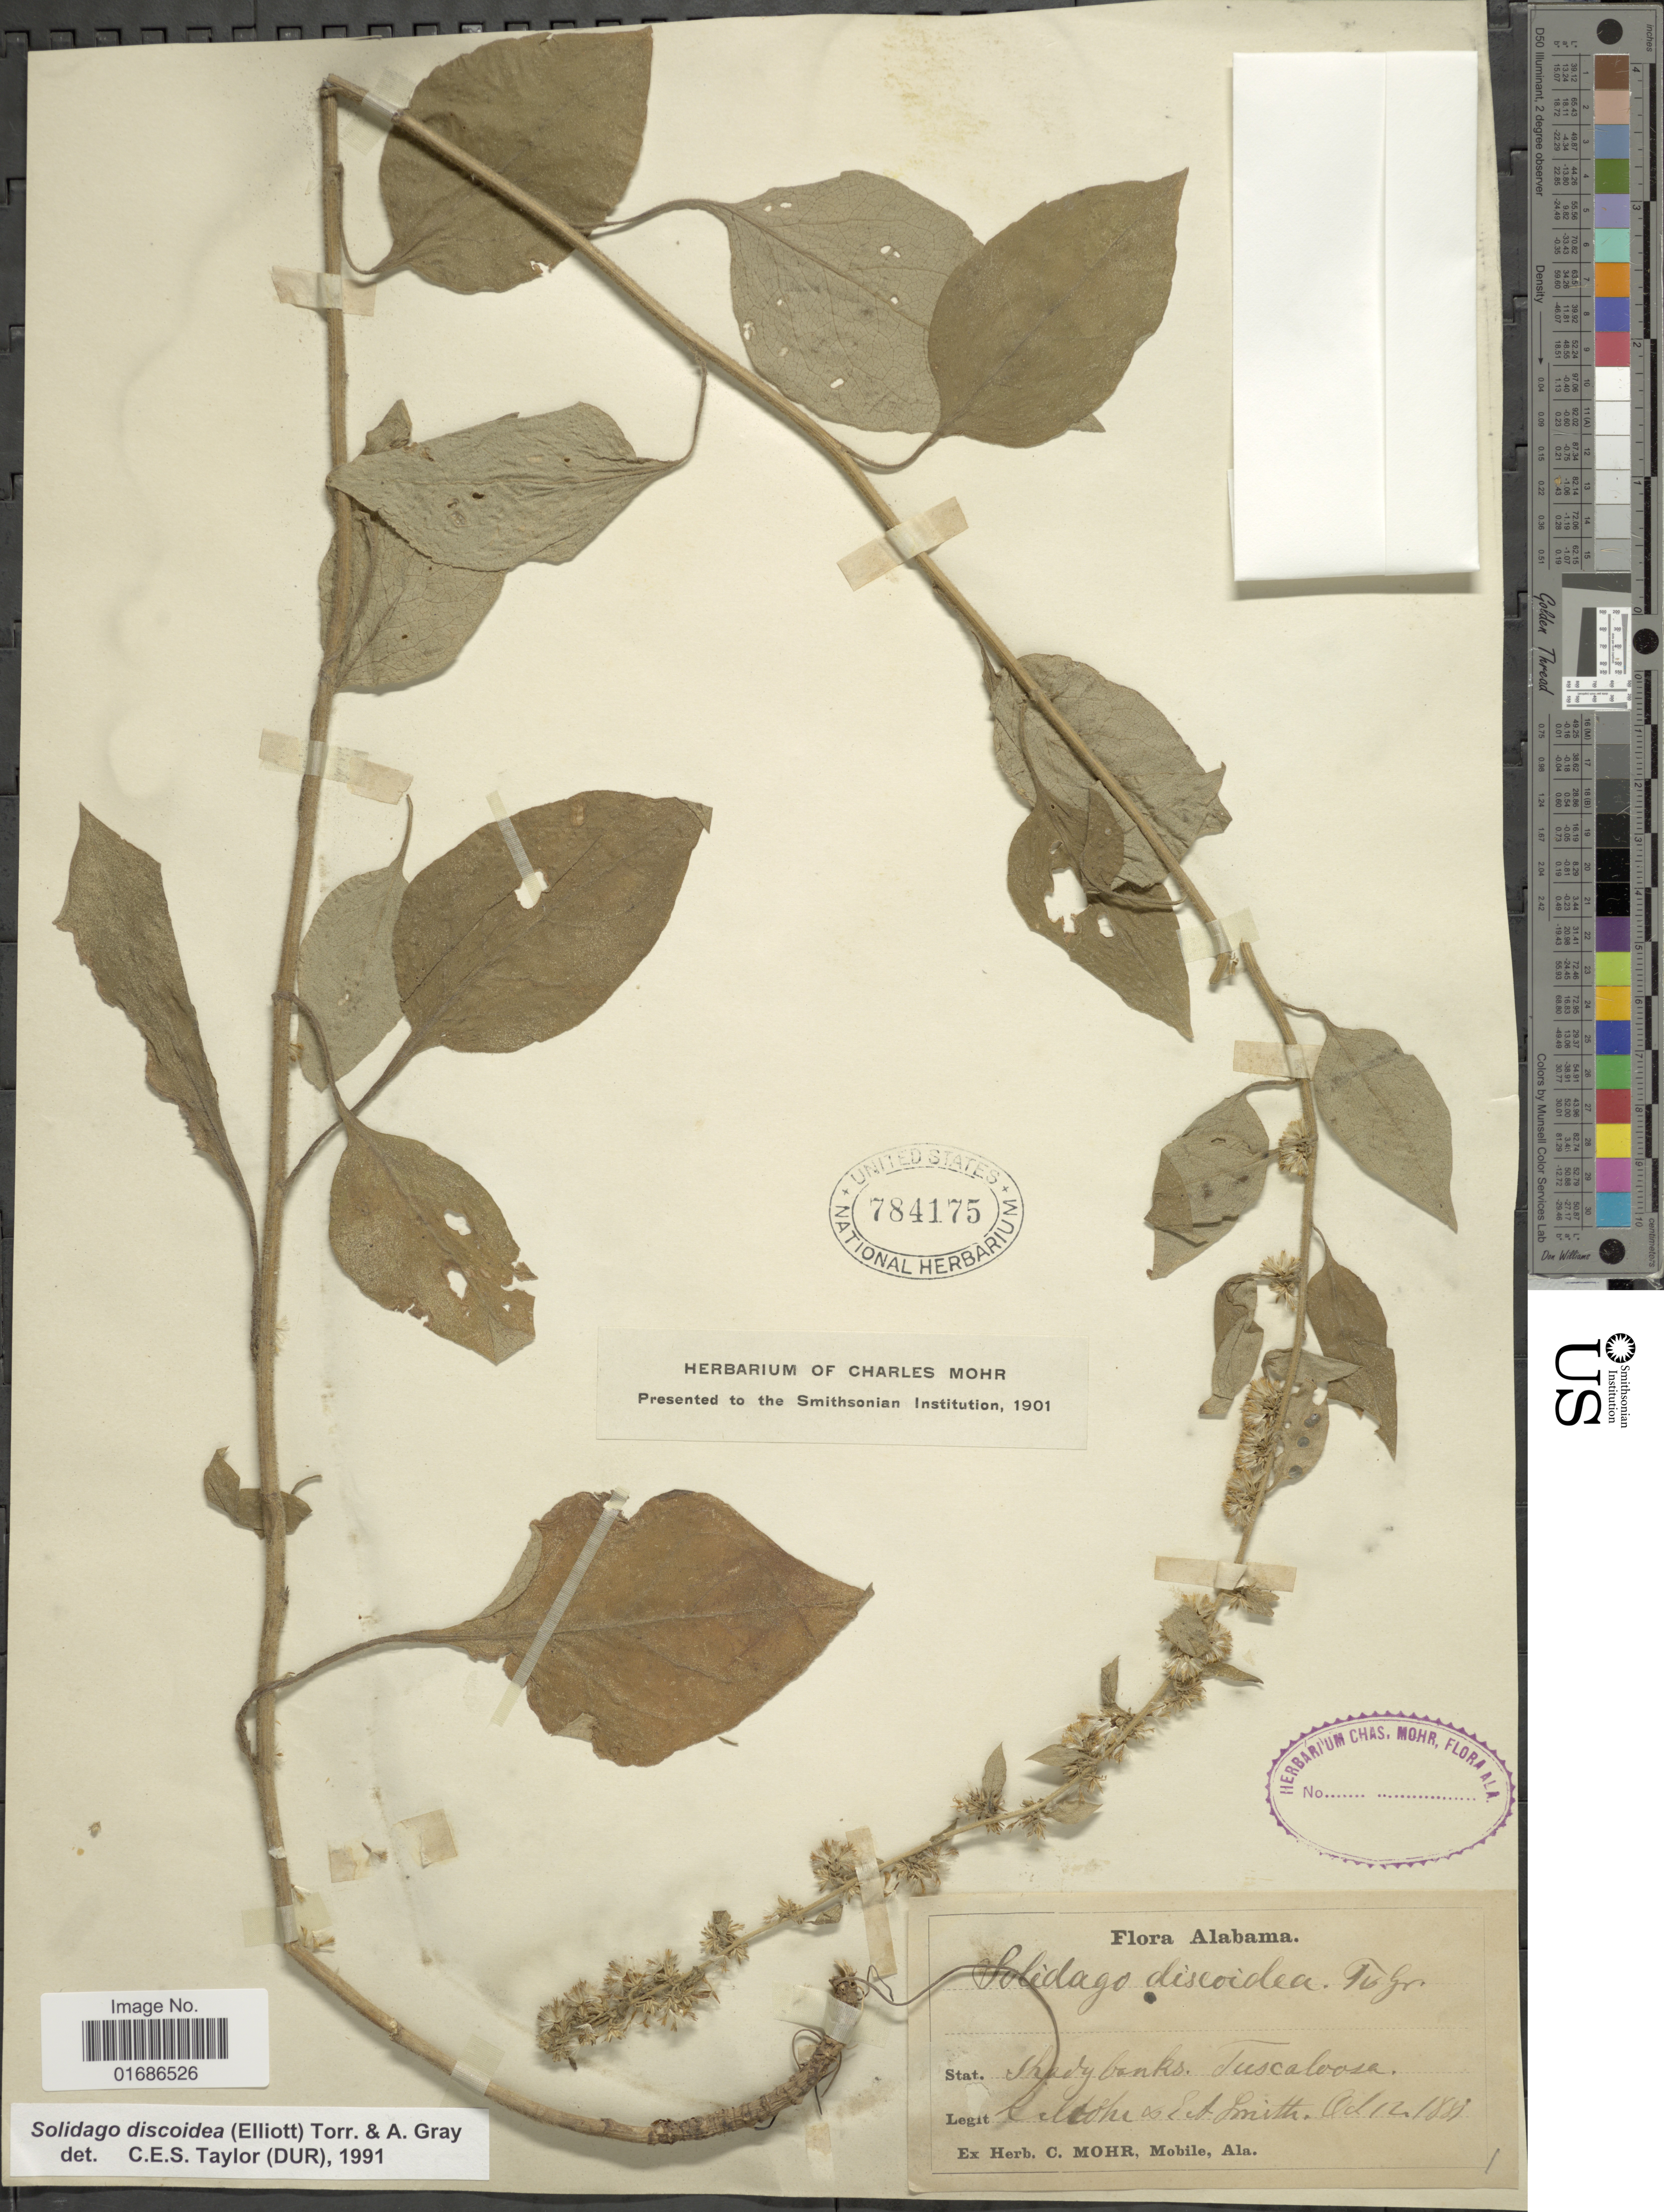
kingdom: Plantae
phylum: Tracheophyta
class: Magnoliopsida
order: Asterales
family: Asteraceae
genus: Solidago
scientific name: Solidago discoidea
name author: (Elliott) Torr. & A. Gray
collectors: C. T. Mohr & C. E. Smith Jr.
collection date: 1881-10-12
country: United States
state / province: Alabama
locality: Shady banks, Tuscaloosa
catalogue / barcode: US 784175